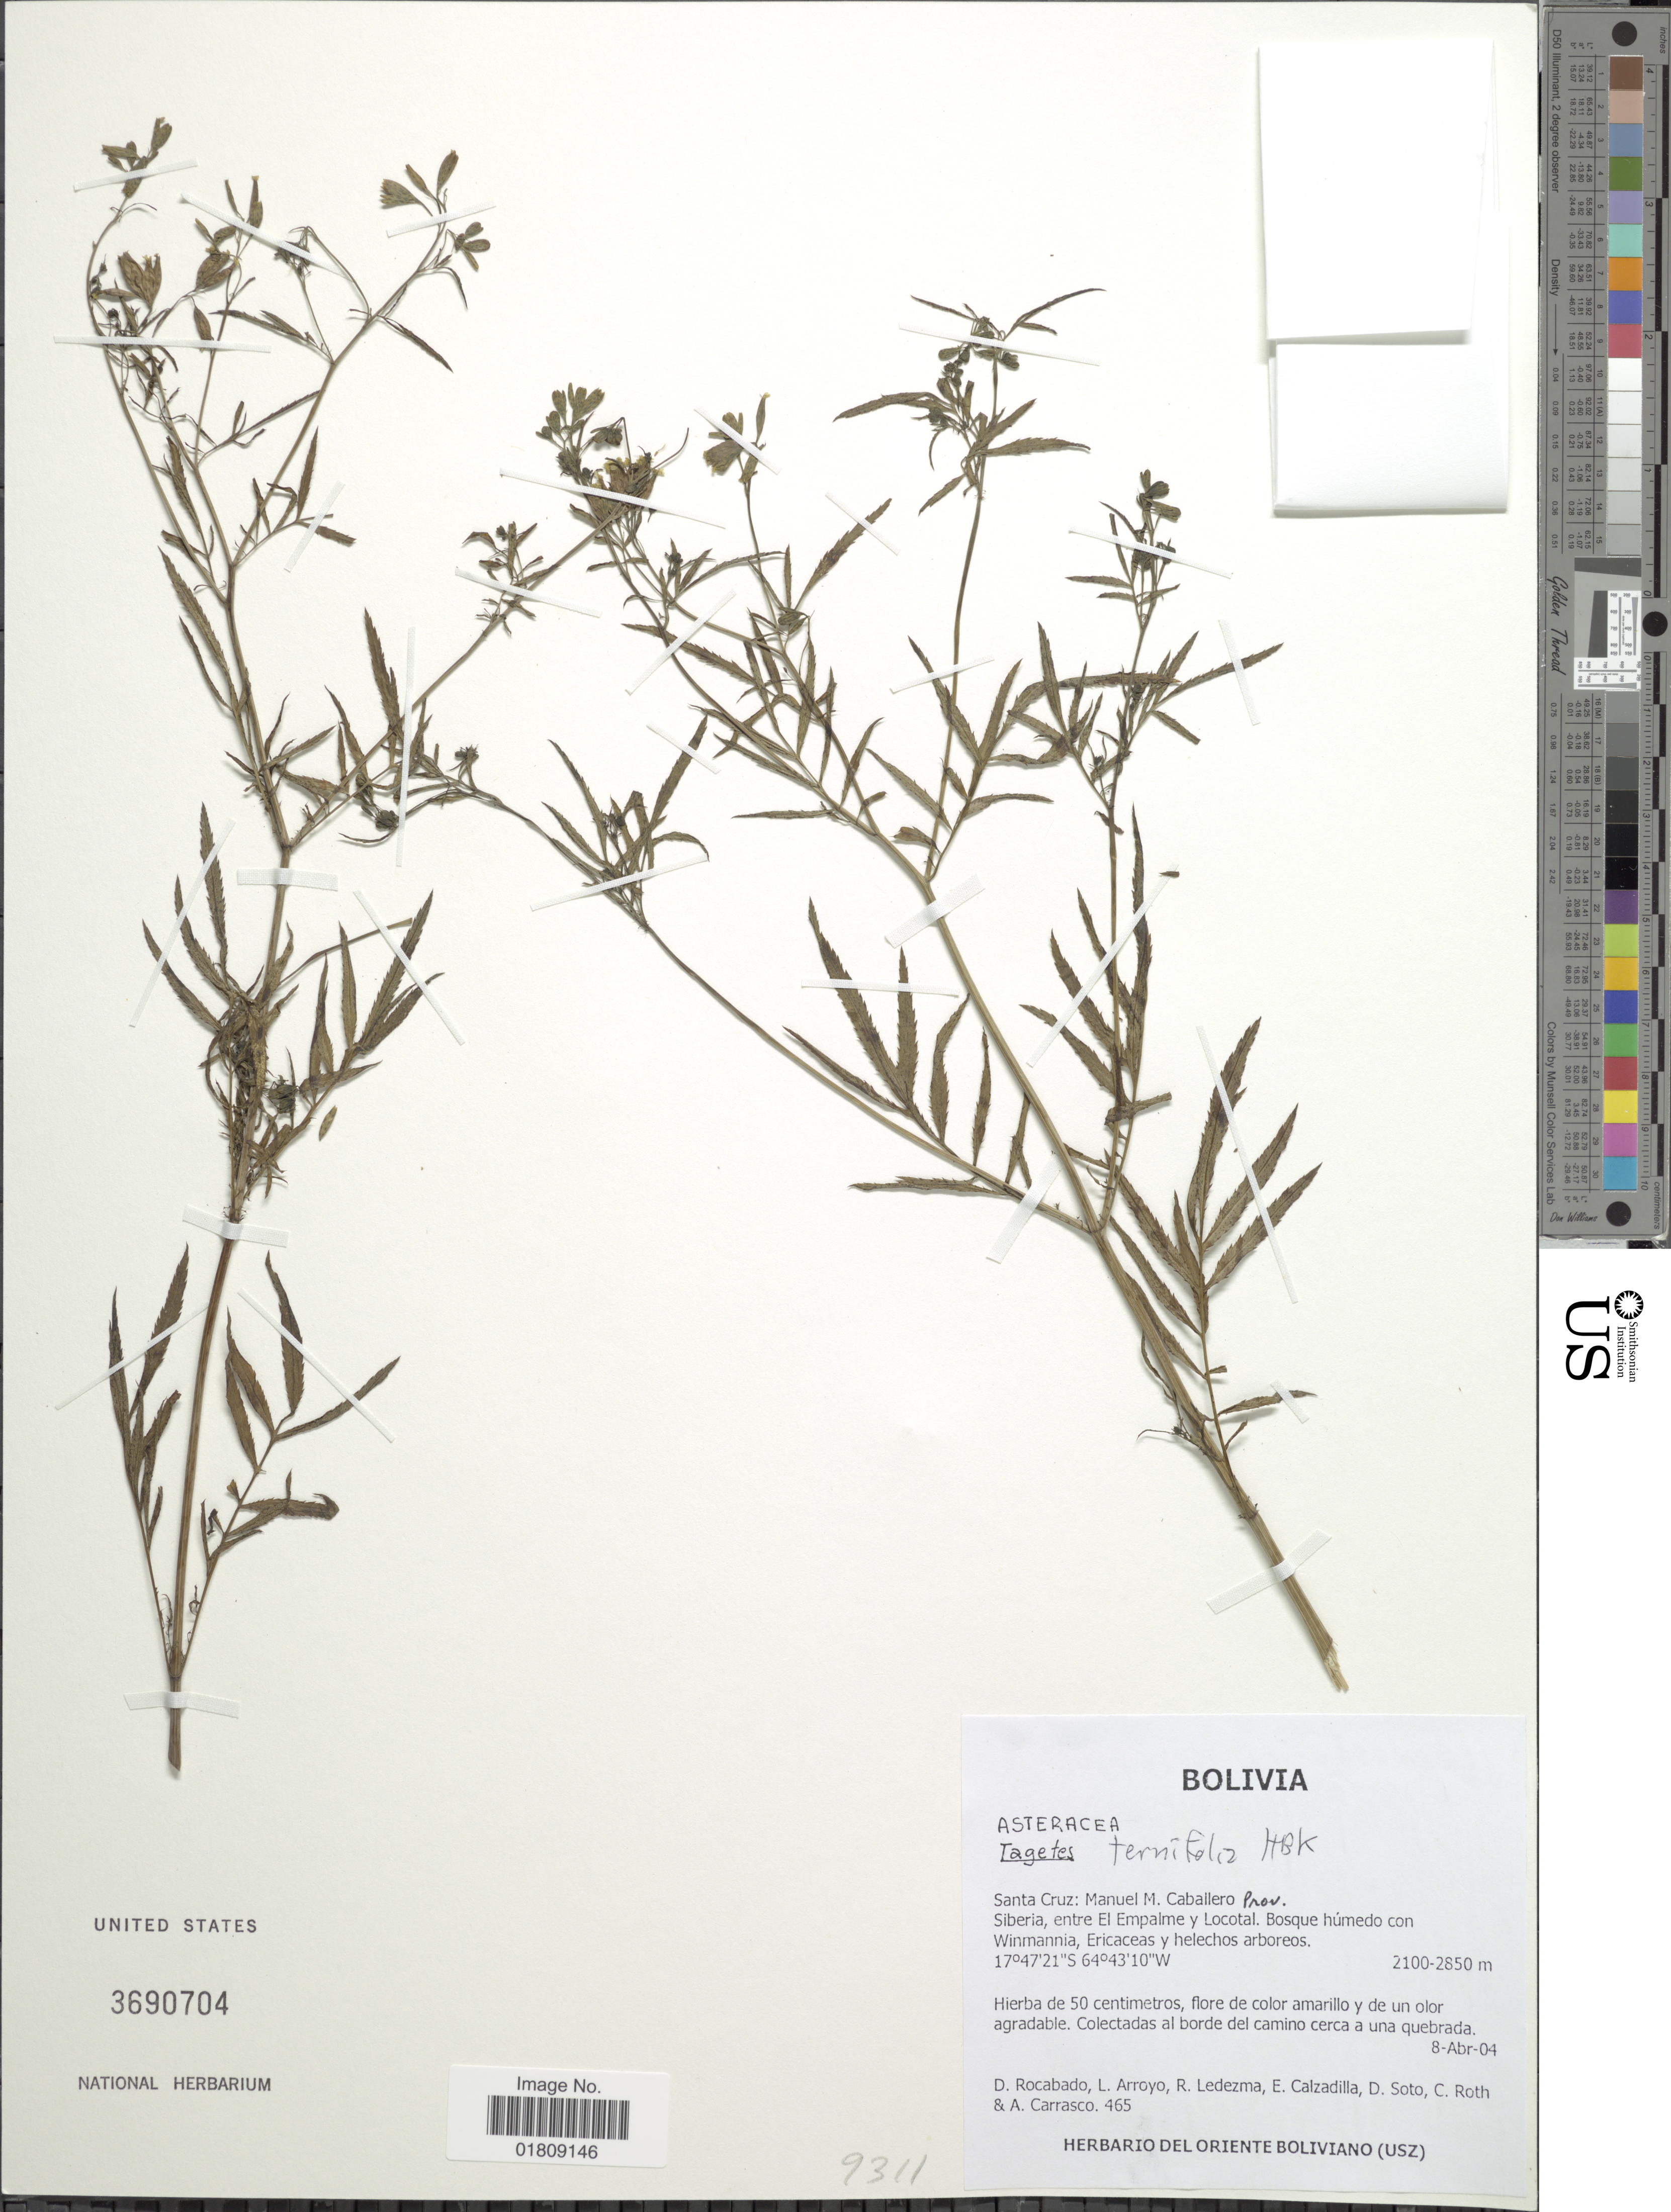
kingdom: Plantae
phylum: Tracheophyta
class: Magnoliopsida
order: Asterales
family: Asteraceae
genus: Tagetes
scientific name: Tagetes terniflora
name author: Kunth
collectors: D. Rocabado, L. Arroyo, R. Ledezma, E. Calzadilla & et al.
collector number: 465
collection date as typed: Transcribed d/m/y: 8/4/4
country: Bolivia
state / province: Santa Cruz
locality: Manuel M. Caballero, Prov. Siberia, entre El Empalme y Locotal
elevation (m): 2100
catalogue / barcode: US 3690704